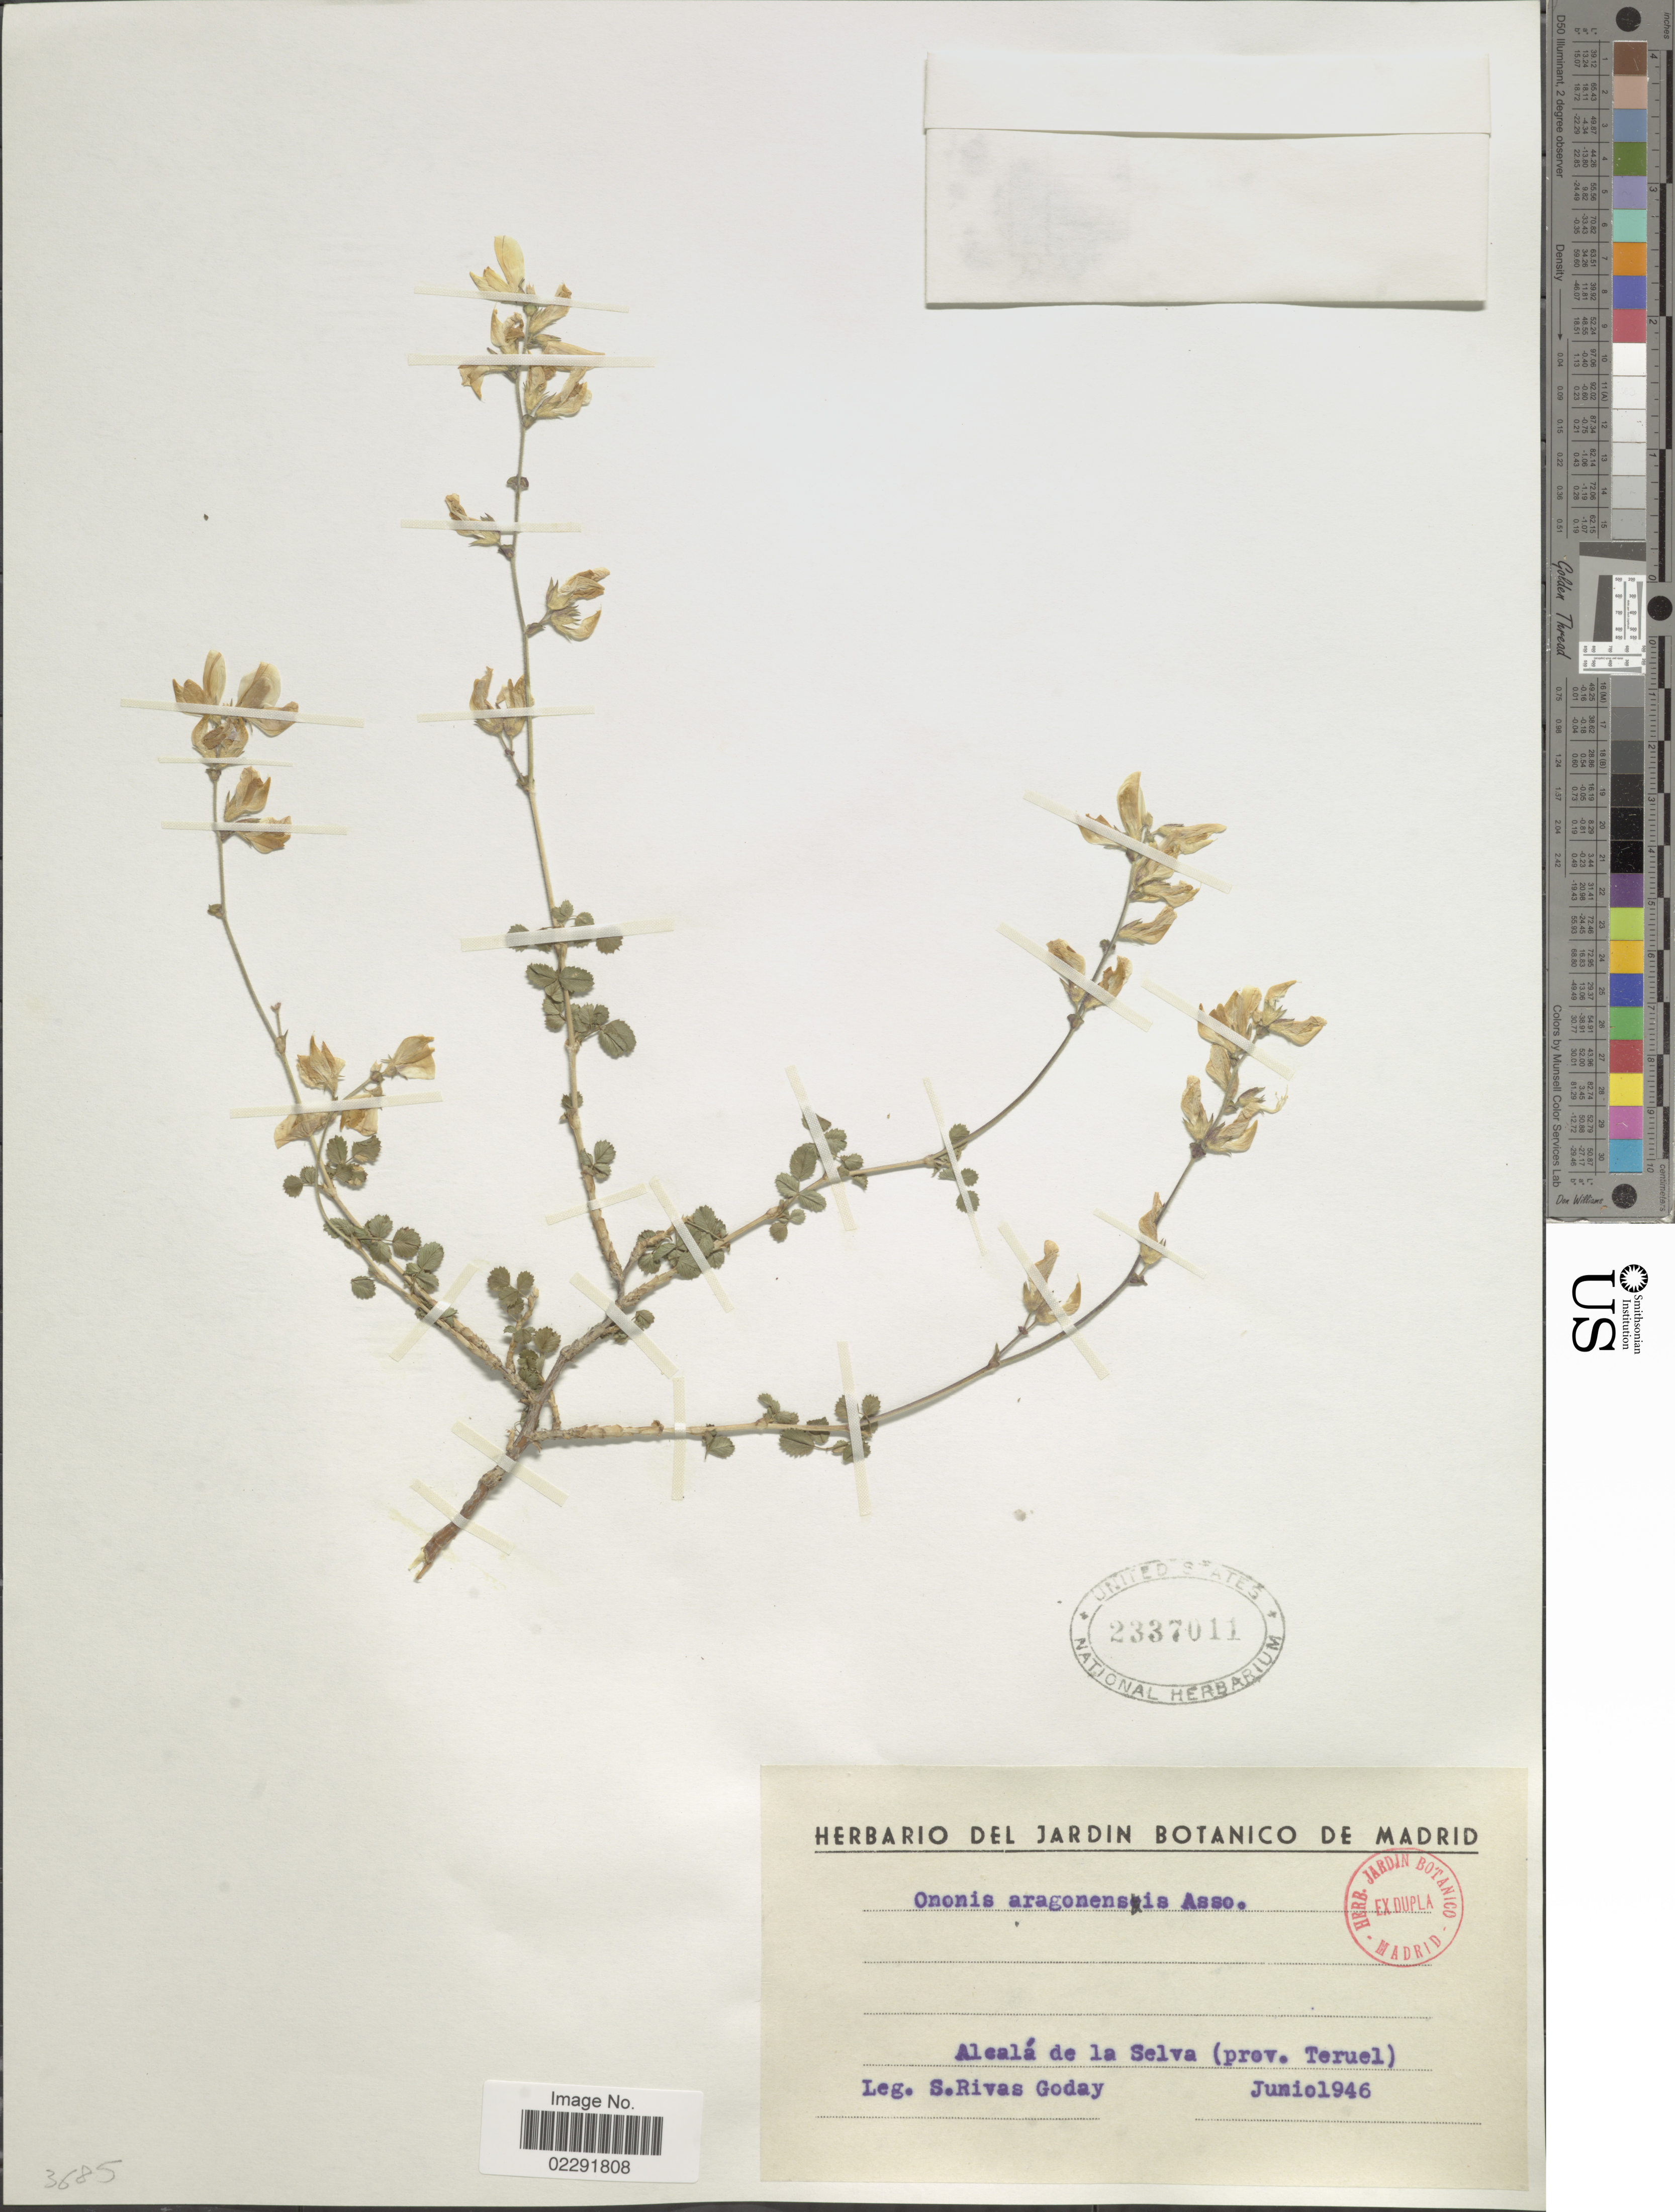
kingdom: Plantae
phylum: Tracheophyta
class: Magnoliopsida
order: Fabales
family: Fabaceae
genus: Ononis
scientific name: Ononis aragonensis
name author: Asso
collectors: S. Goday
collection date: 1946-06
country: Spain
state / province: Aragón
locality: Alcala de la Selva (prov. Teruel).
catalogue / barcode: US 2337011